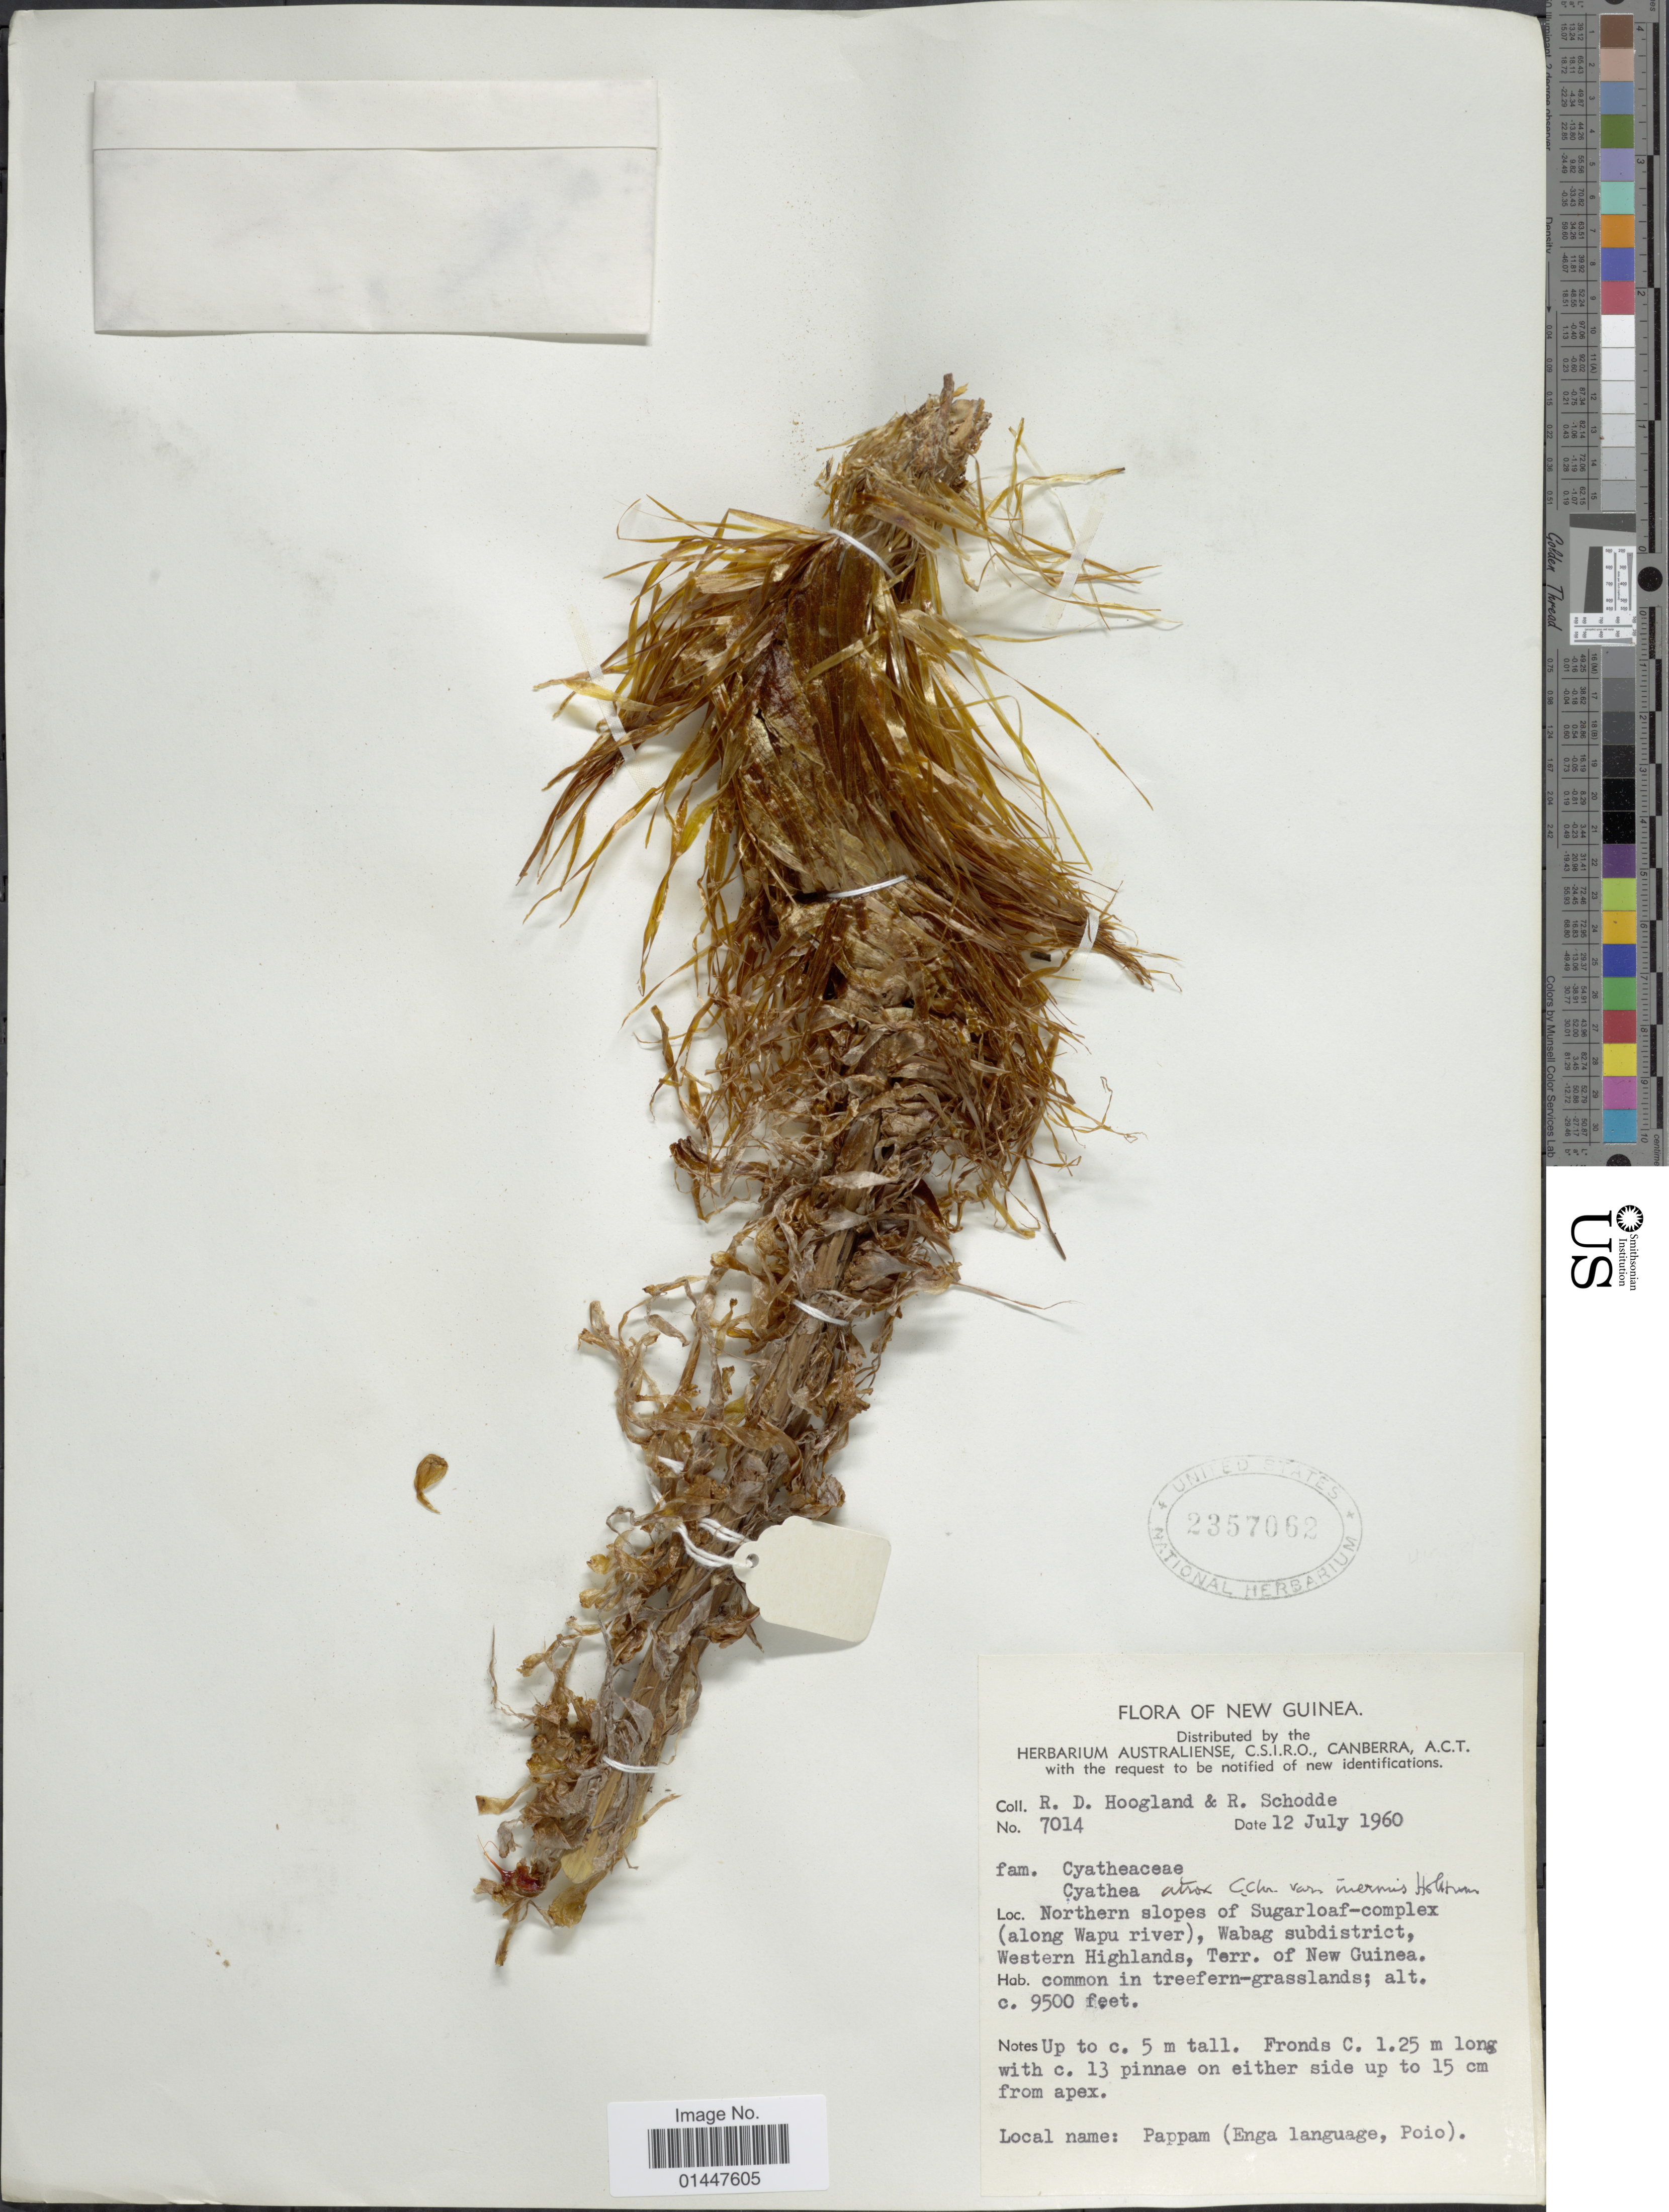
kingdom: Plantae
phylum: Tracheophyta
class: Polypodiopsida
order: Cyatheales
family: Cyatheaceae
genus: Sphaeropteris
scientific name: Sphaeropteris atrox var. inermis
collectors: R. D. Hoogland & R. Schodde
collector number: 7014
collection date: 1960-07-12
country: Papua New Guinea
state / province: Western Highlands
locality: New Guinea. Northern slopes of Sugarloaf-complex ( along Wapu river), Wabag subdistrict, Terr. of Nw Guinea. Common in treefern-grassland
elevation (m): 2896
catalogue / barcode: US 2357062